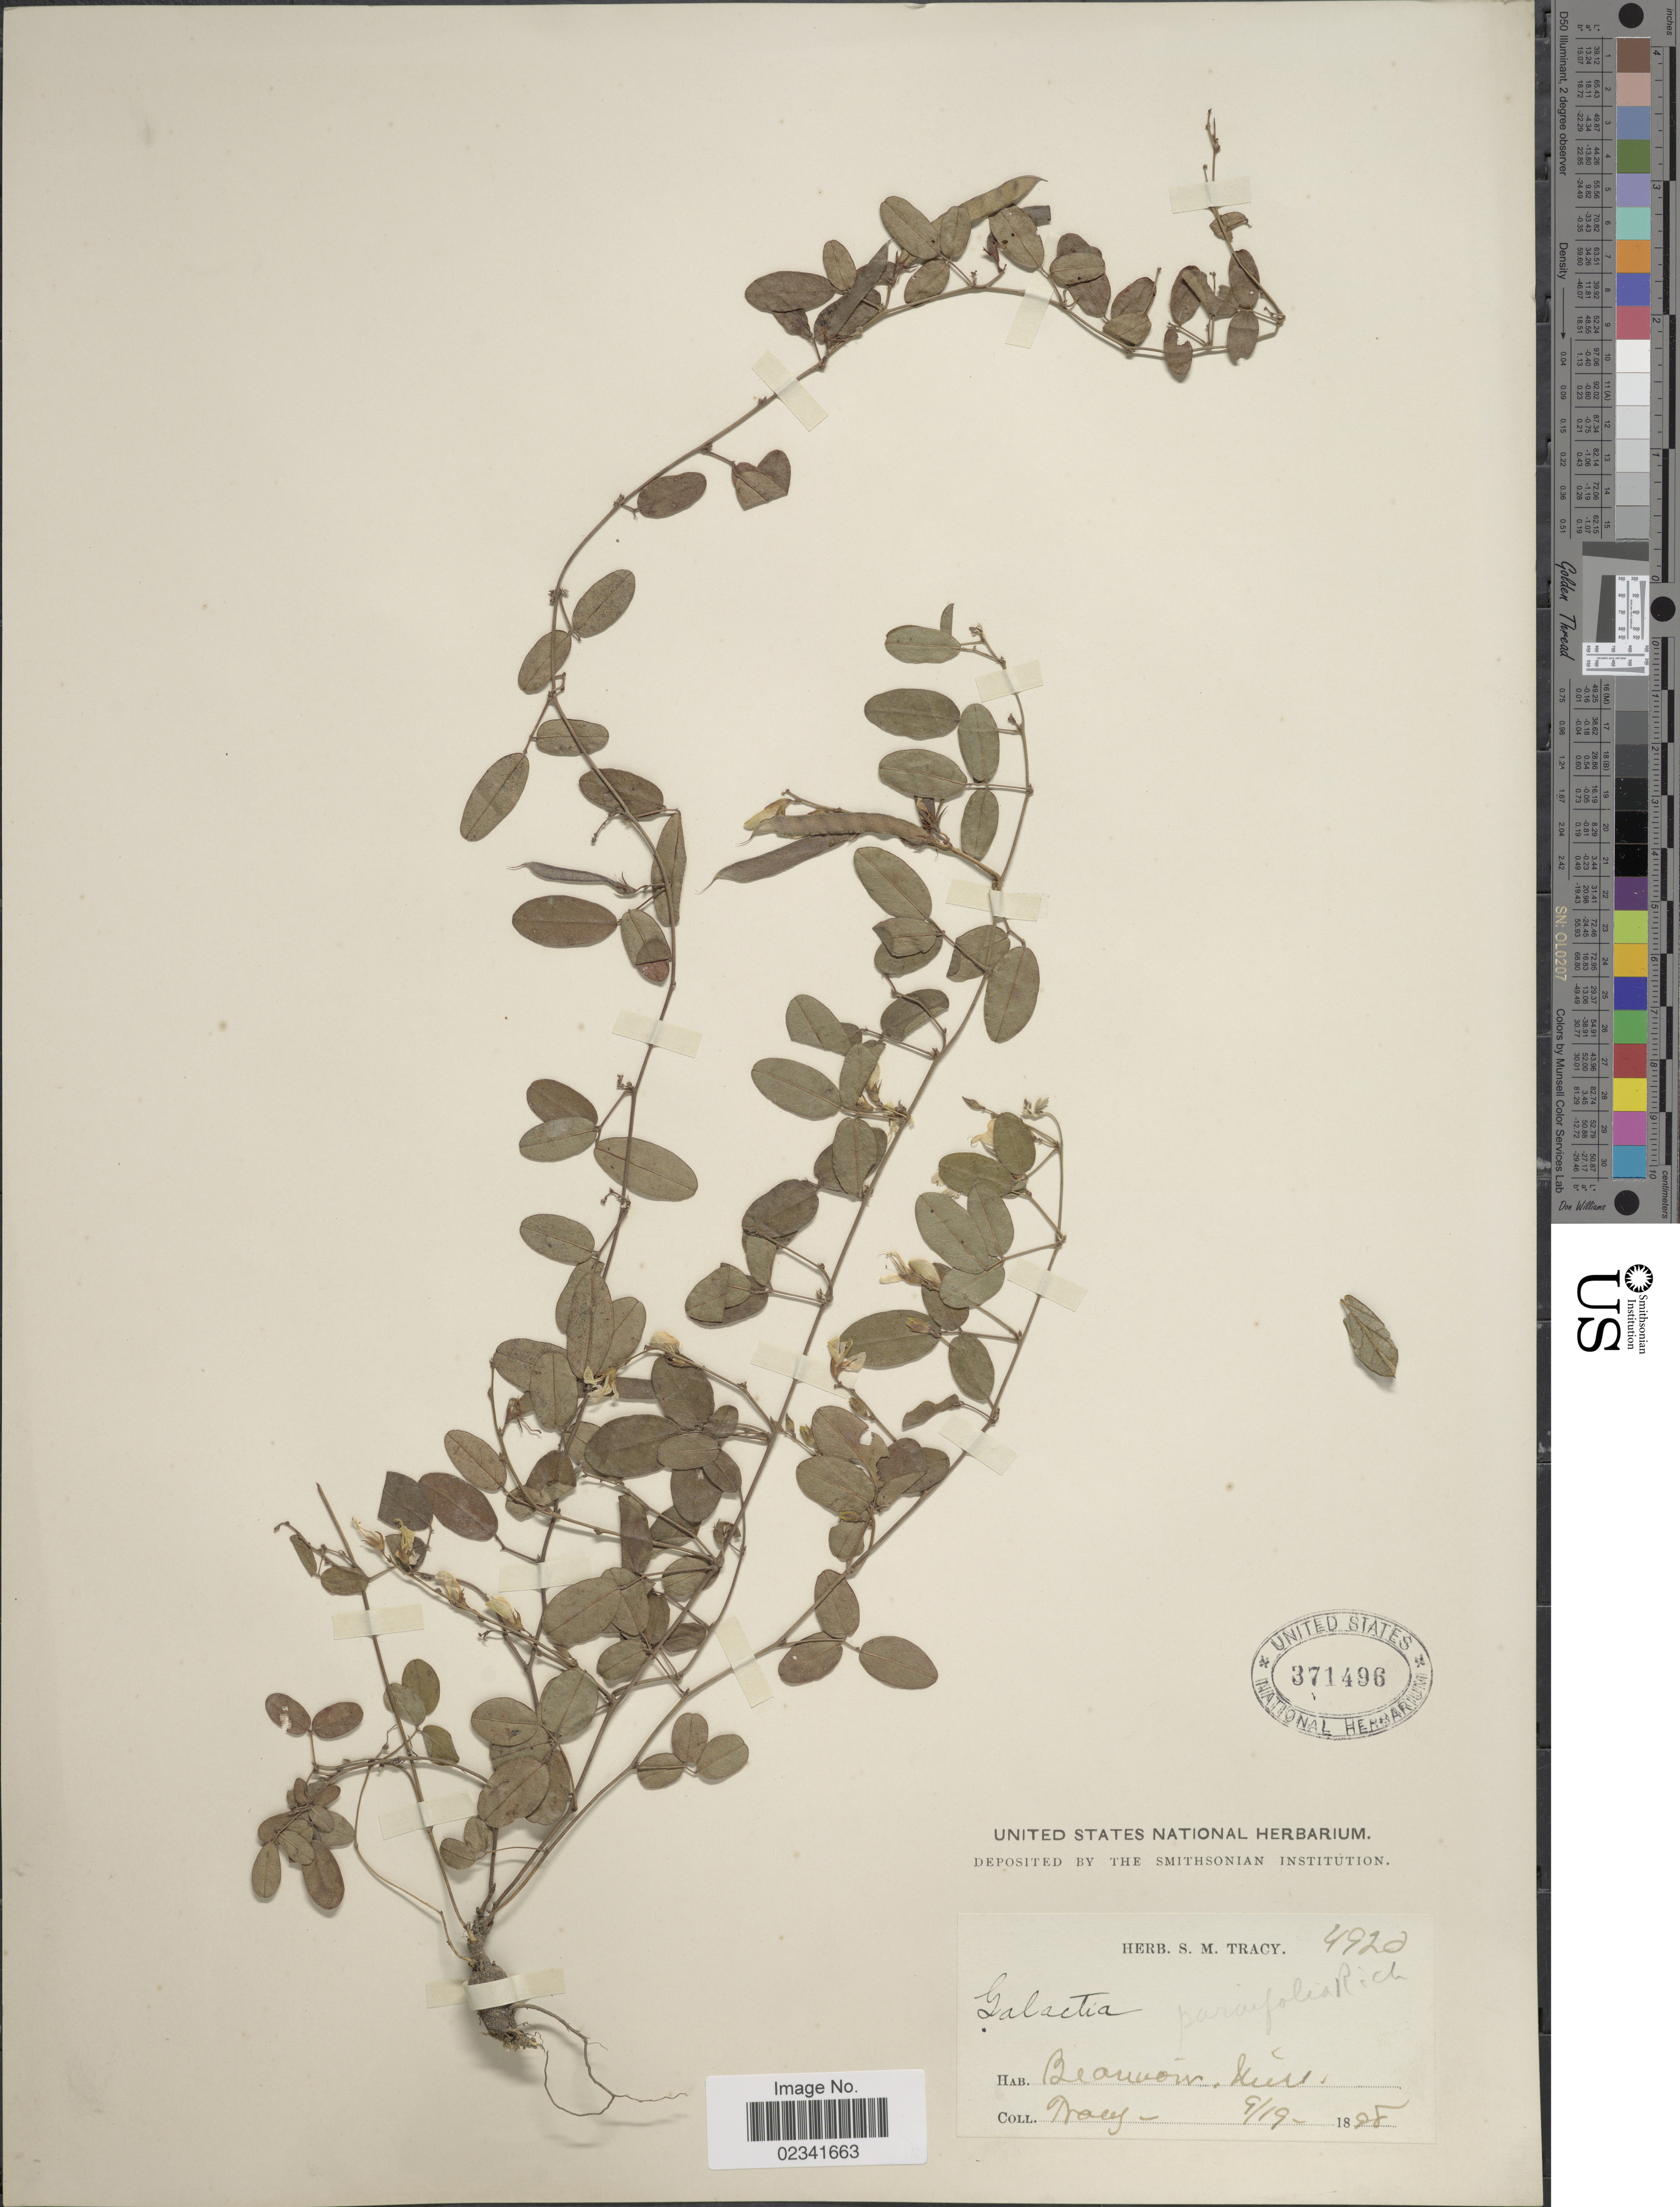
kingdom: Plantae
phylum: Tracheophyta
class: Magnoliopsida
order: Fabales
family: Fabaceae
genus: Galactia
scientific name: Galactia parvifolia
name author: A. Rich.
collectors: S. M. Tracy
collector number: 4920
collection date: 1898-09-19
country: United States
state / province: Mississippi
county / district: Harrison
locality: Beauvoir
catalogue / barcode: US 371496